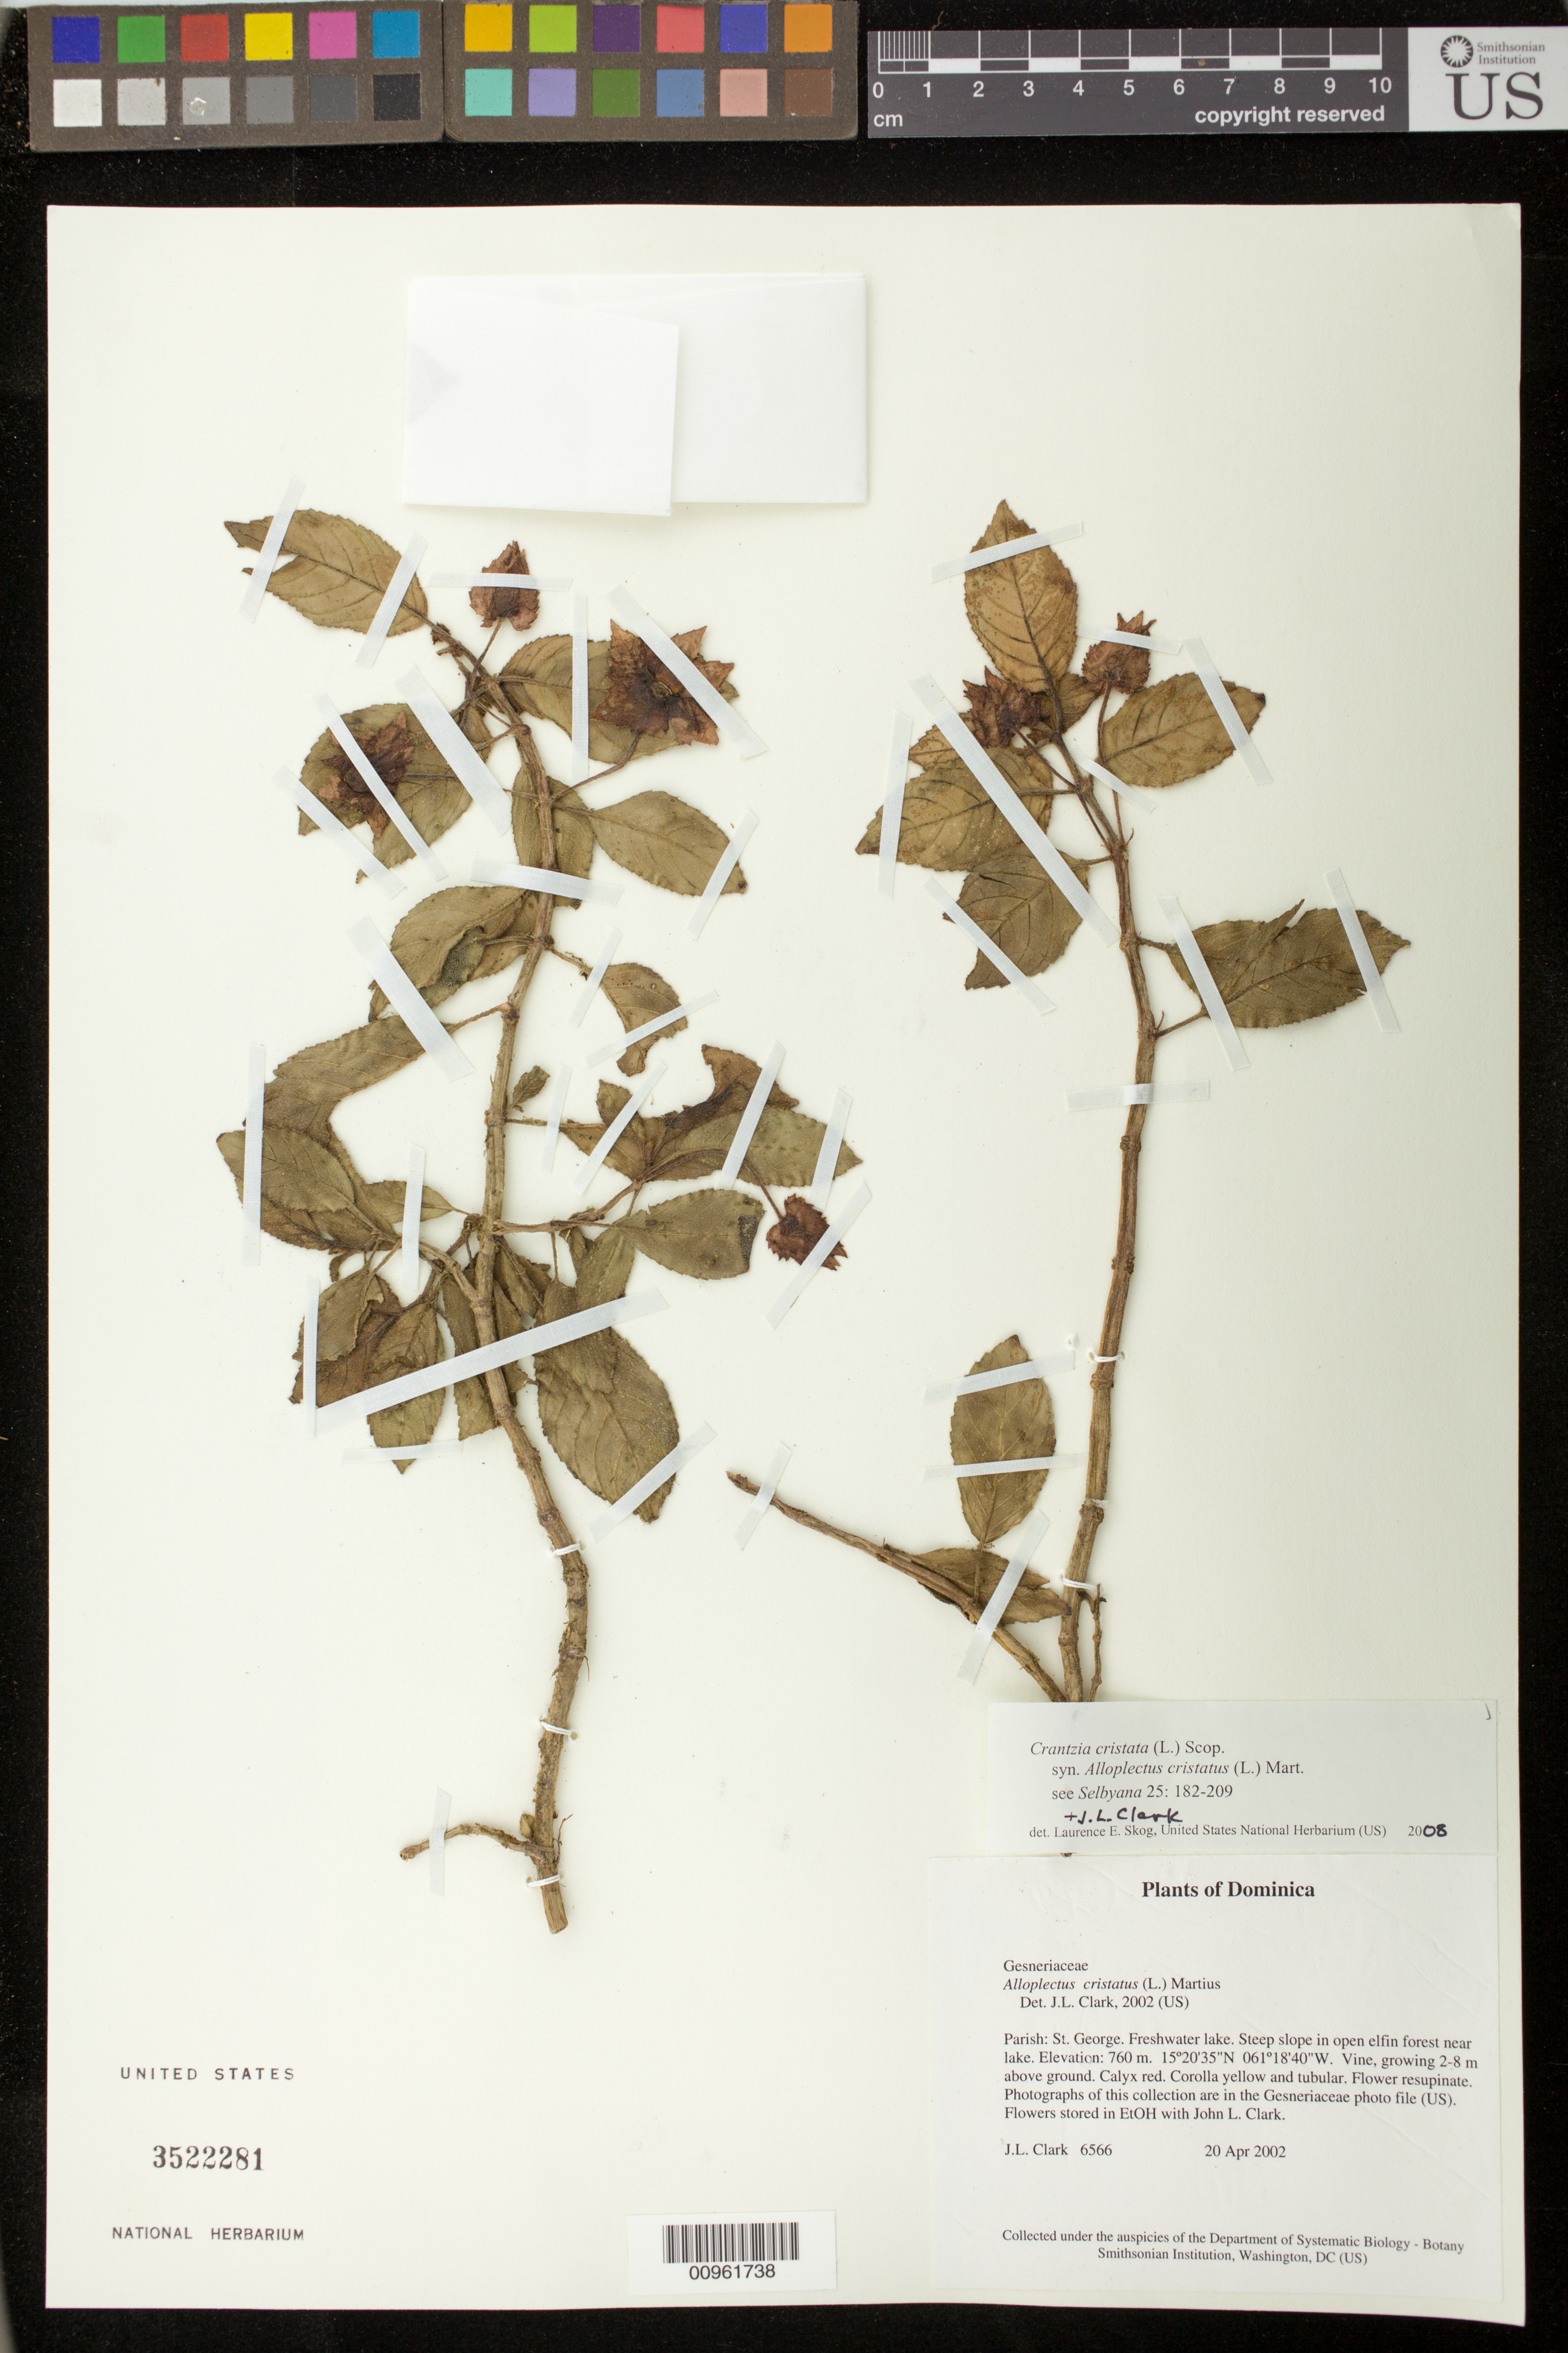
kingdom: Plantae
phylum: Tracheophyta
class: Magnoliopsida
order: Lamiales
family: Gesneriaceae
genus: Crantzia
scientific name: Crantzia cristata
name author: (L.) Scop. ex Fritsch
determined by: Clark, J. L.; Skog, Laurence E.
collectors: J. L. Clark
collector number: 6566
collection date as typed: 20 Apr 2002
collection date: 2002-04-20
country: Dominica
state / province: St. George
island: Dominica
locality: Freshwater lake.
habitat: Steep slope in open elfin forest near lake.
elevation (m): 760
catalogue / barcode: US 3522281